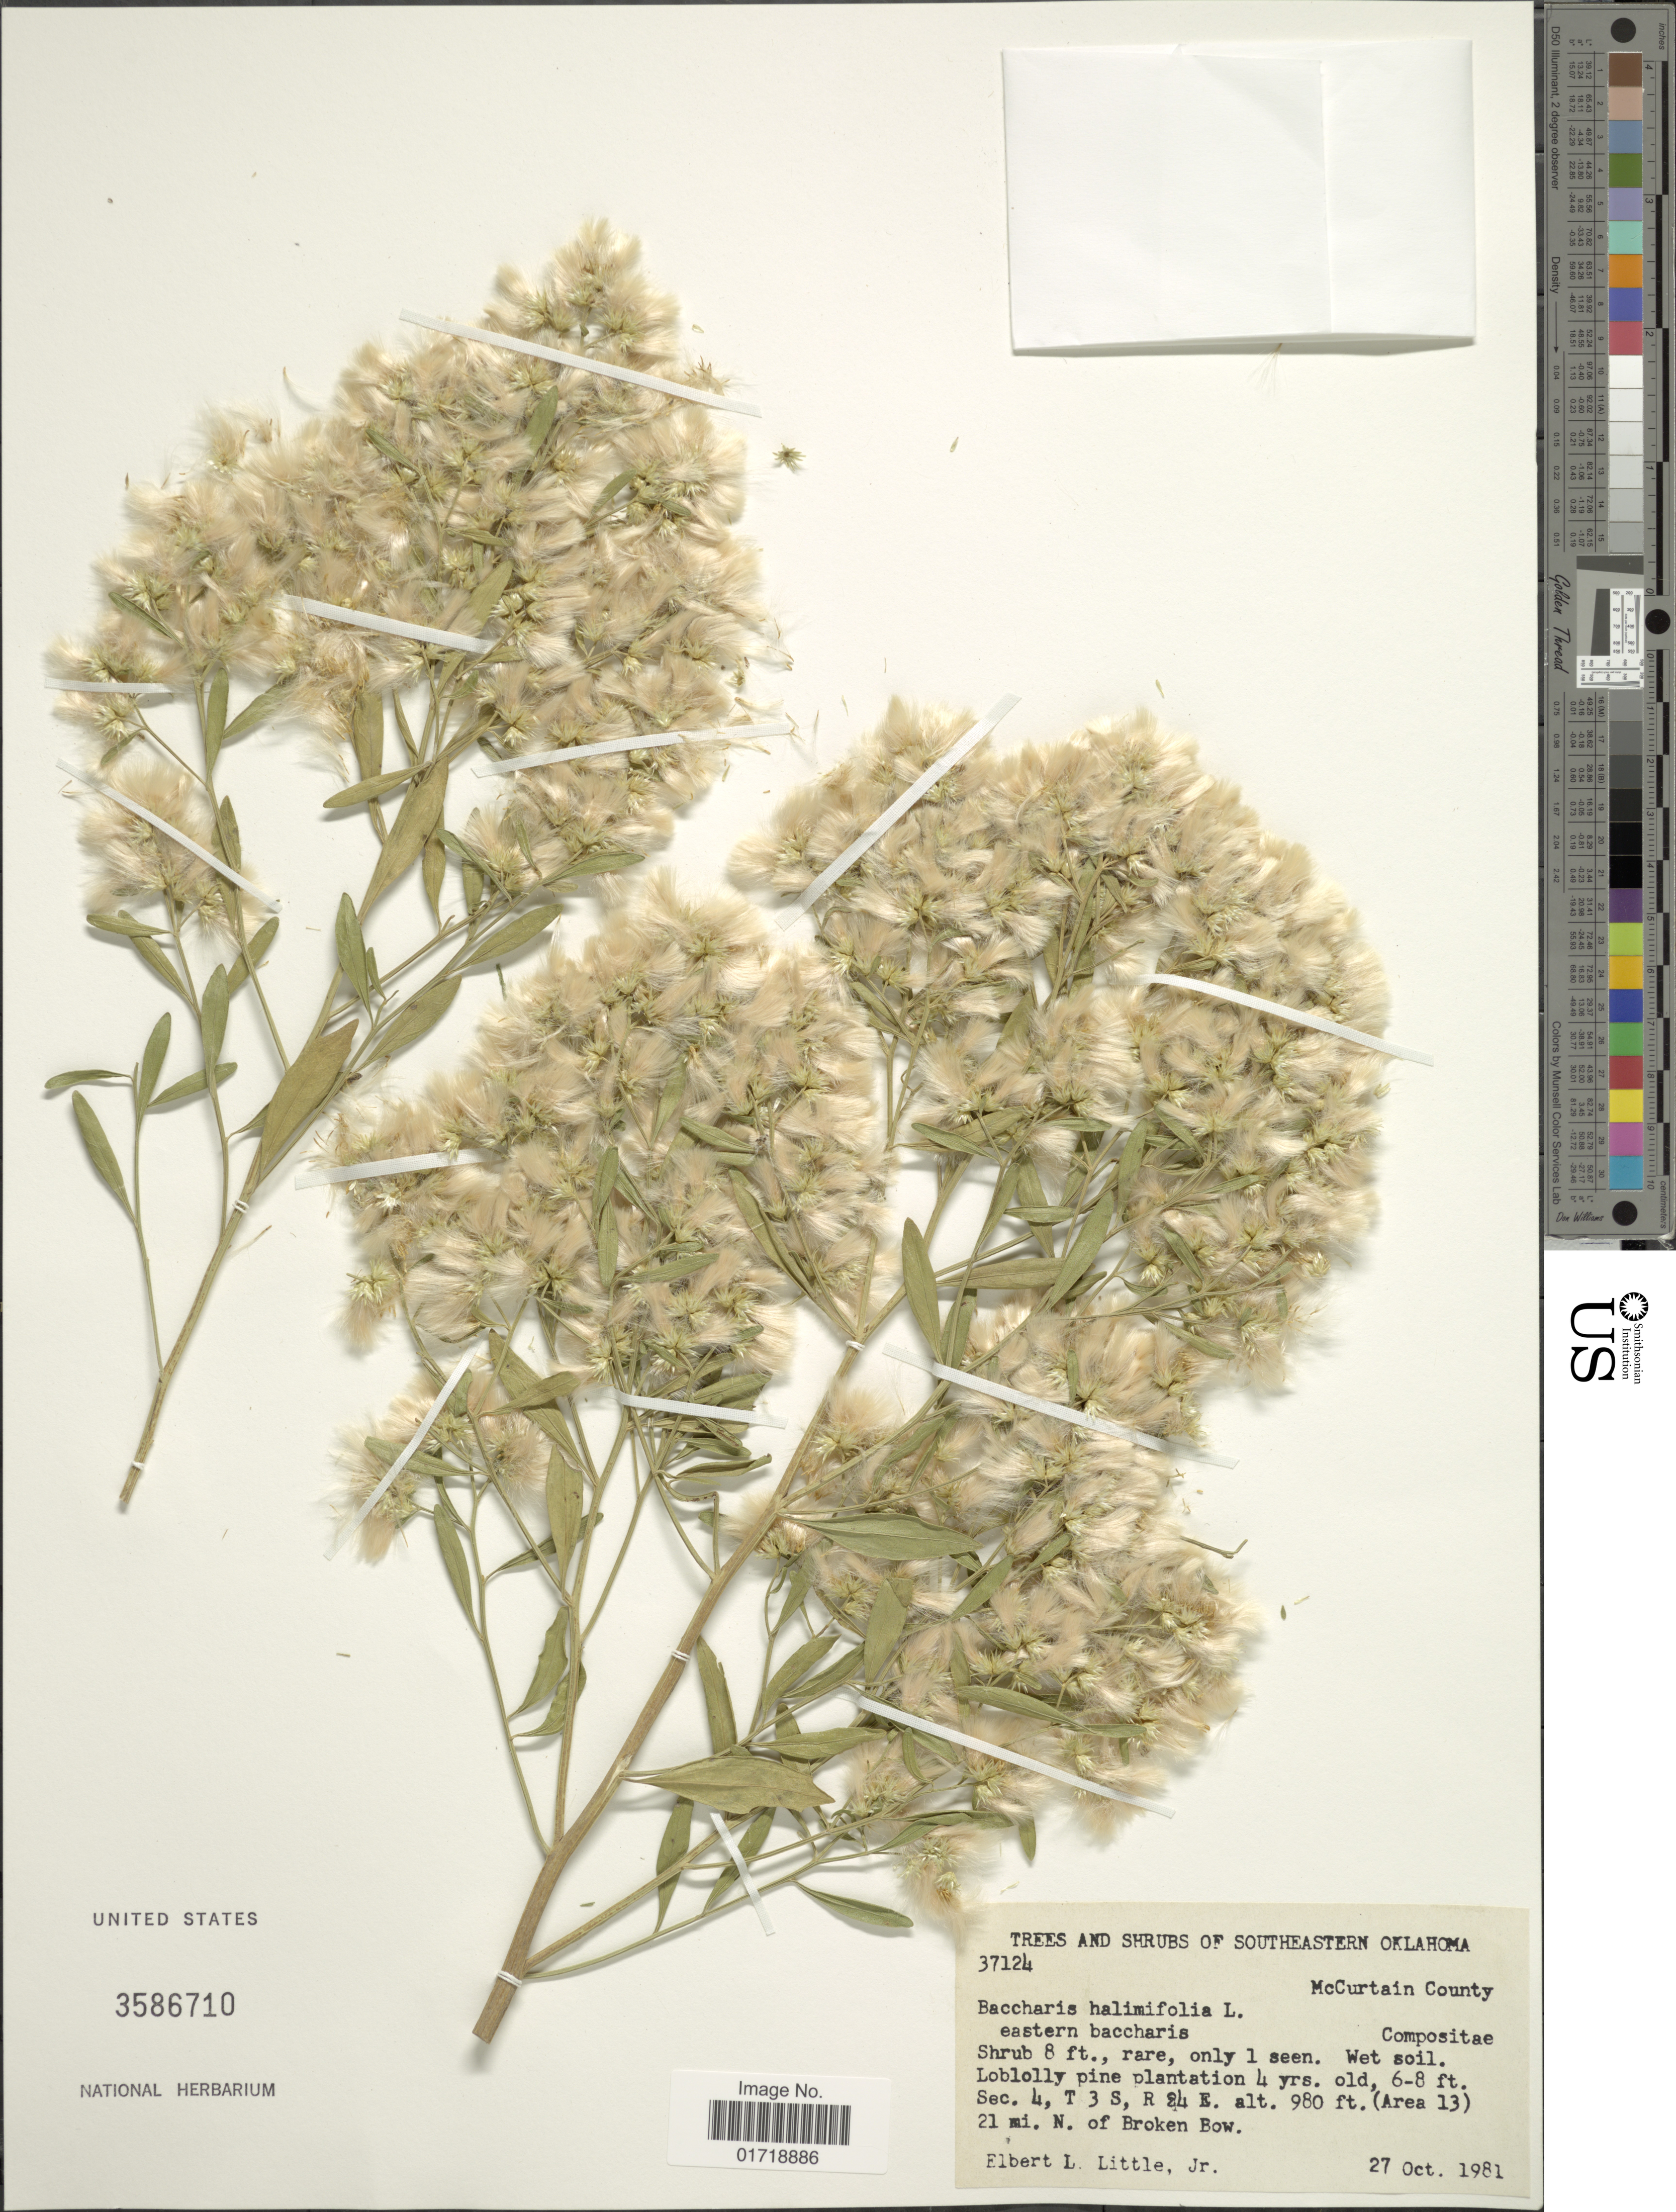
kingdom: Plantae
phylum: Tracheophyta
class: Magnoliopsida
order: Asterales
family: Asteraceae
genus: Baccharis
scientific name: Baccharis halimifolia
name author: L.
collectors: E. L. Little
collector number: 37124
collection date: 1981-10-17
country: United States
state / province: Oklahoma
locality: McCurtain County, (Area 13), 21 mi. N. of Broken Bow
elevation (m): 299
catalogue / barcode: US 3586710